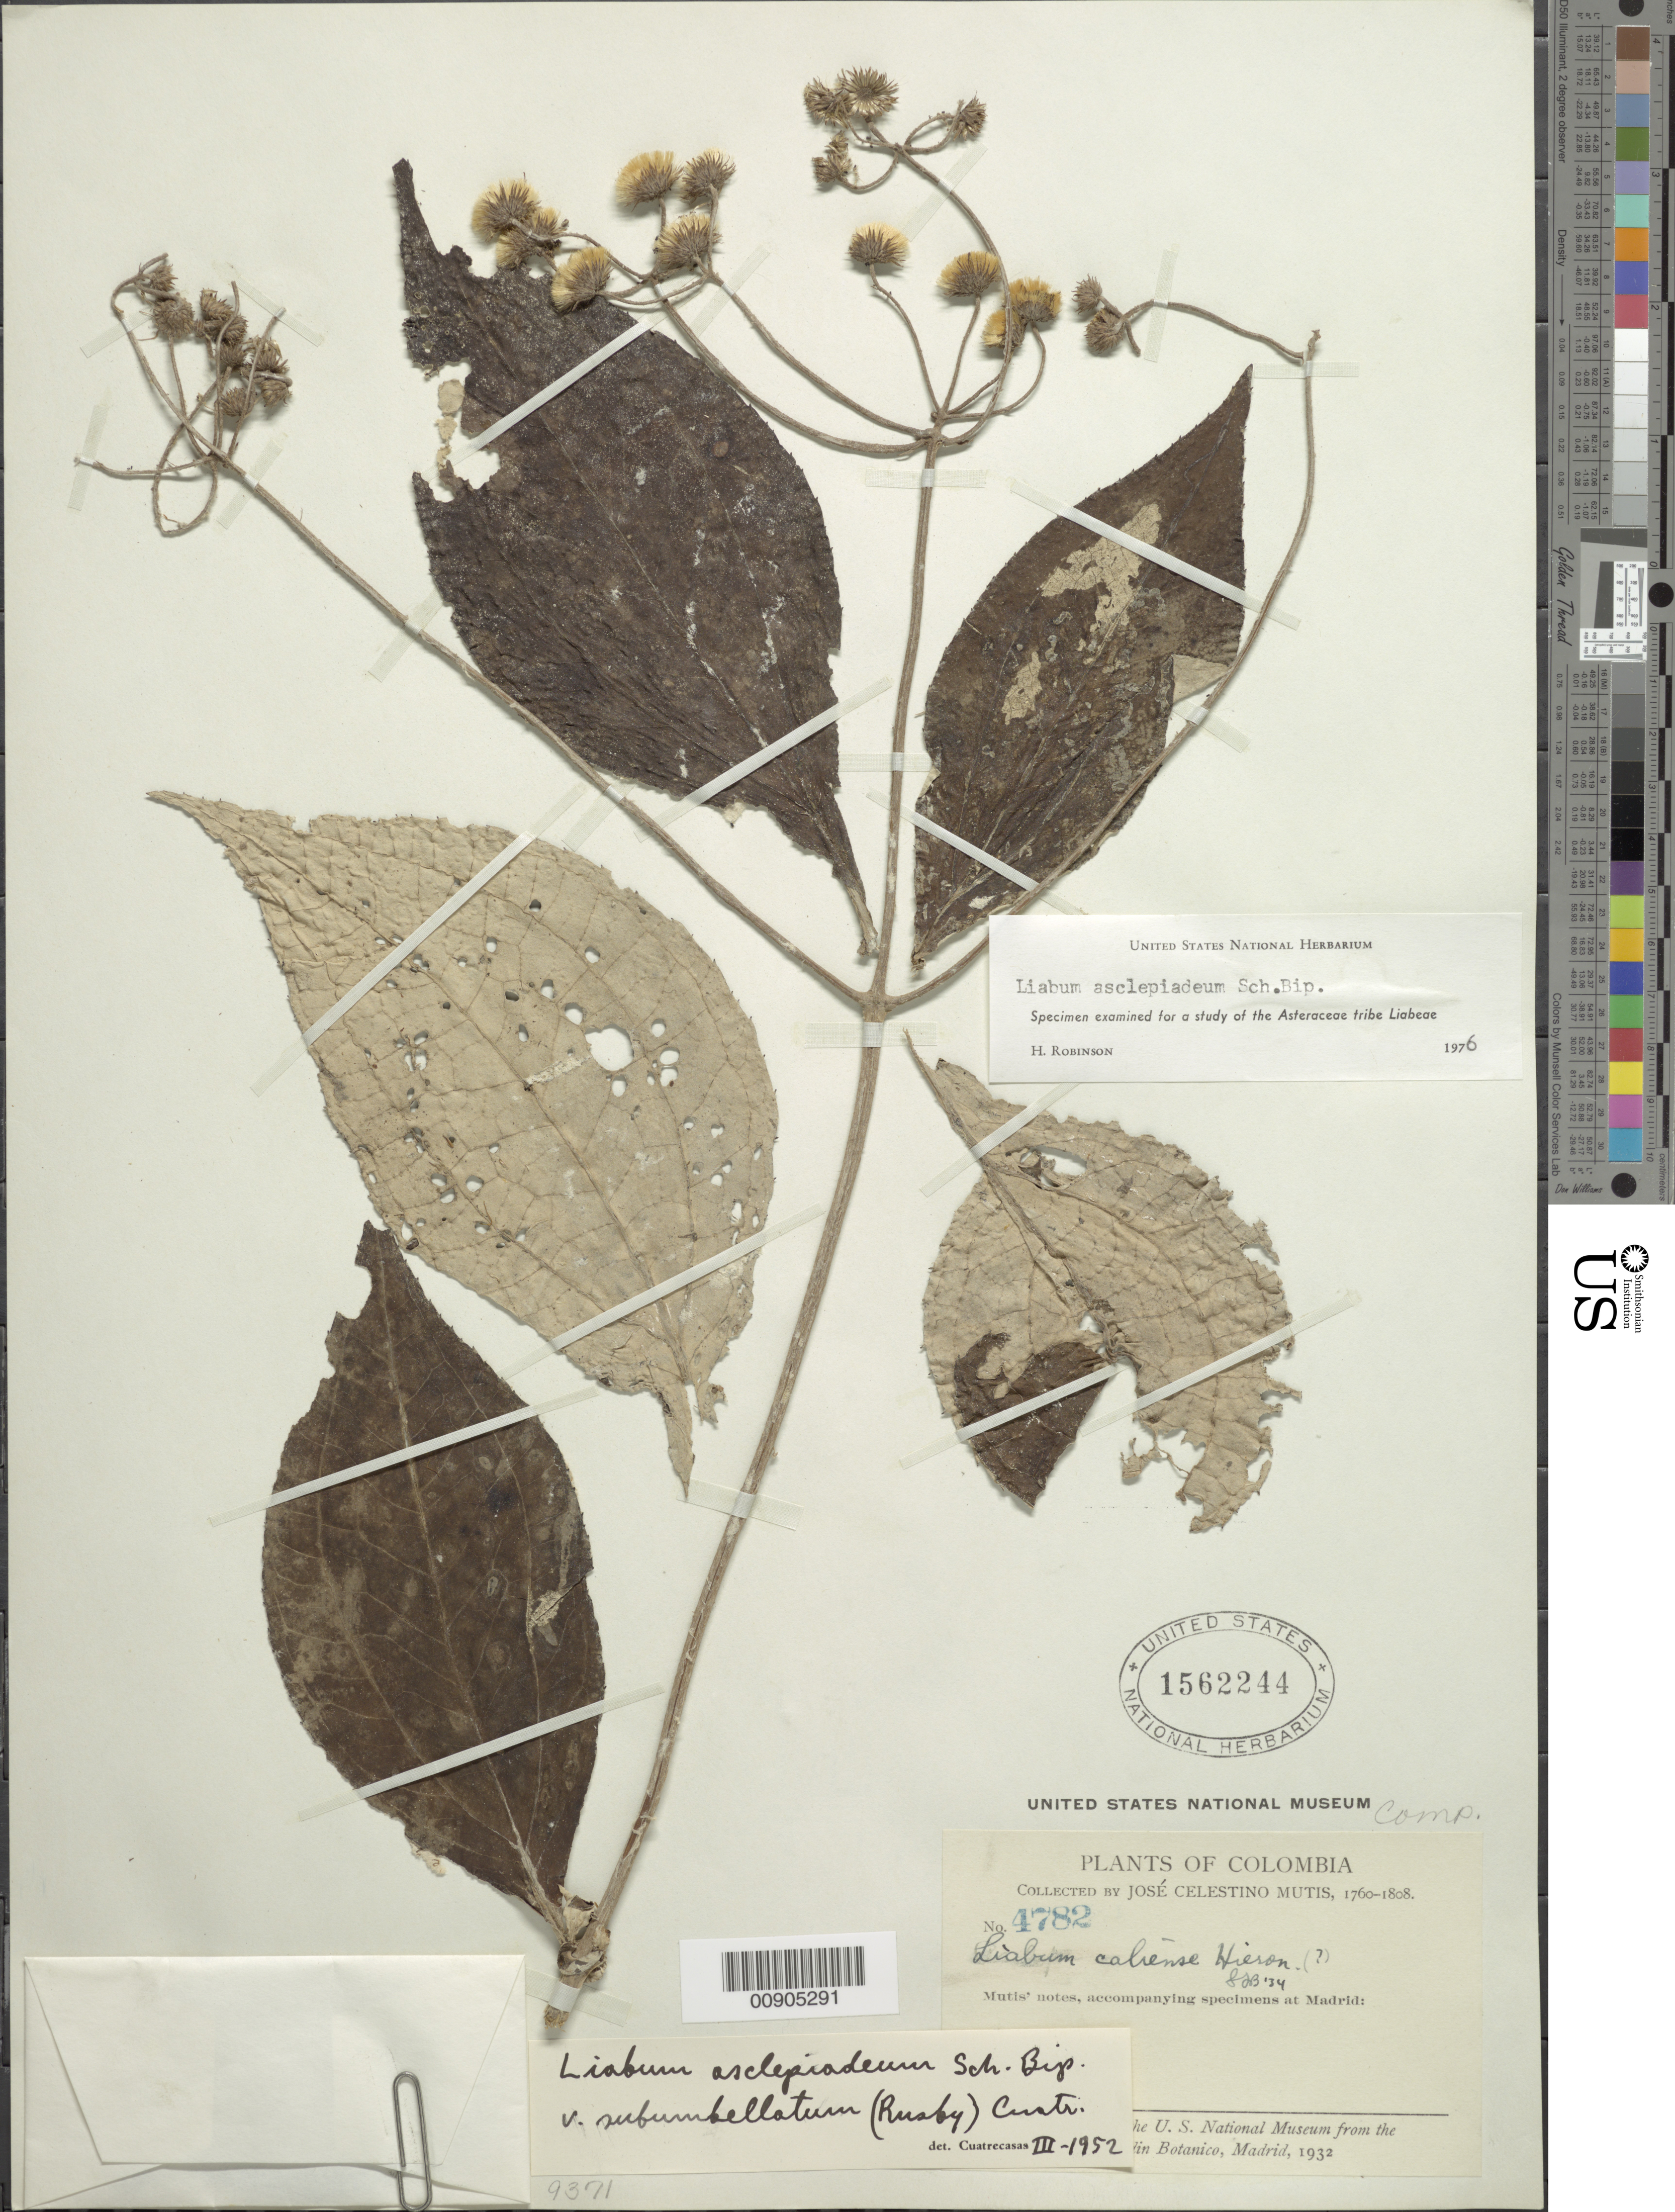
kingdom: Plantae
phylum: Tracheophyta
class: Magnoliopsida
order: Asterales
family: Asteraceae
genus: Liabum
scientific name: Liabum asclepiadeum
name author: Sch. Bip.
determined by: Robinson, Harold E., (US)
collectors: J. C. B. Mutis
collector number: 4782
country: Colombia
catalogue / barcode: US 1562244